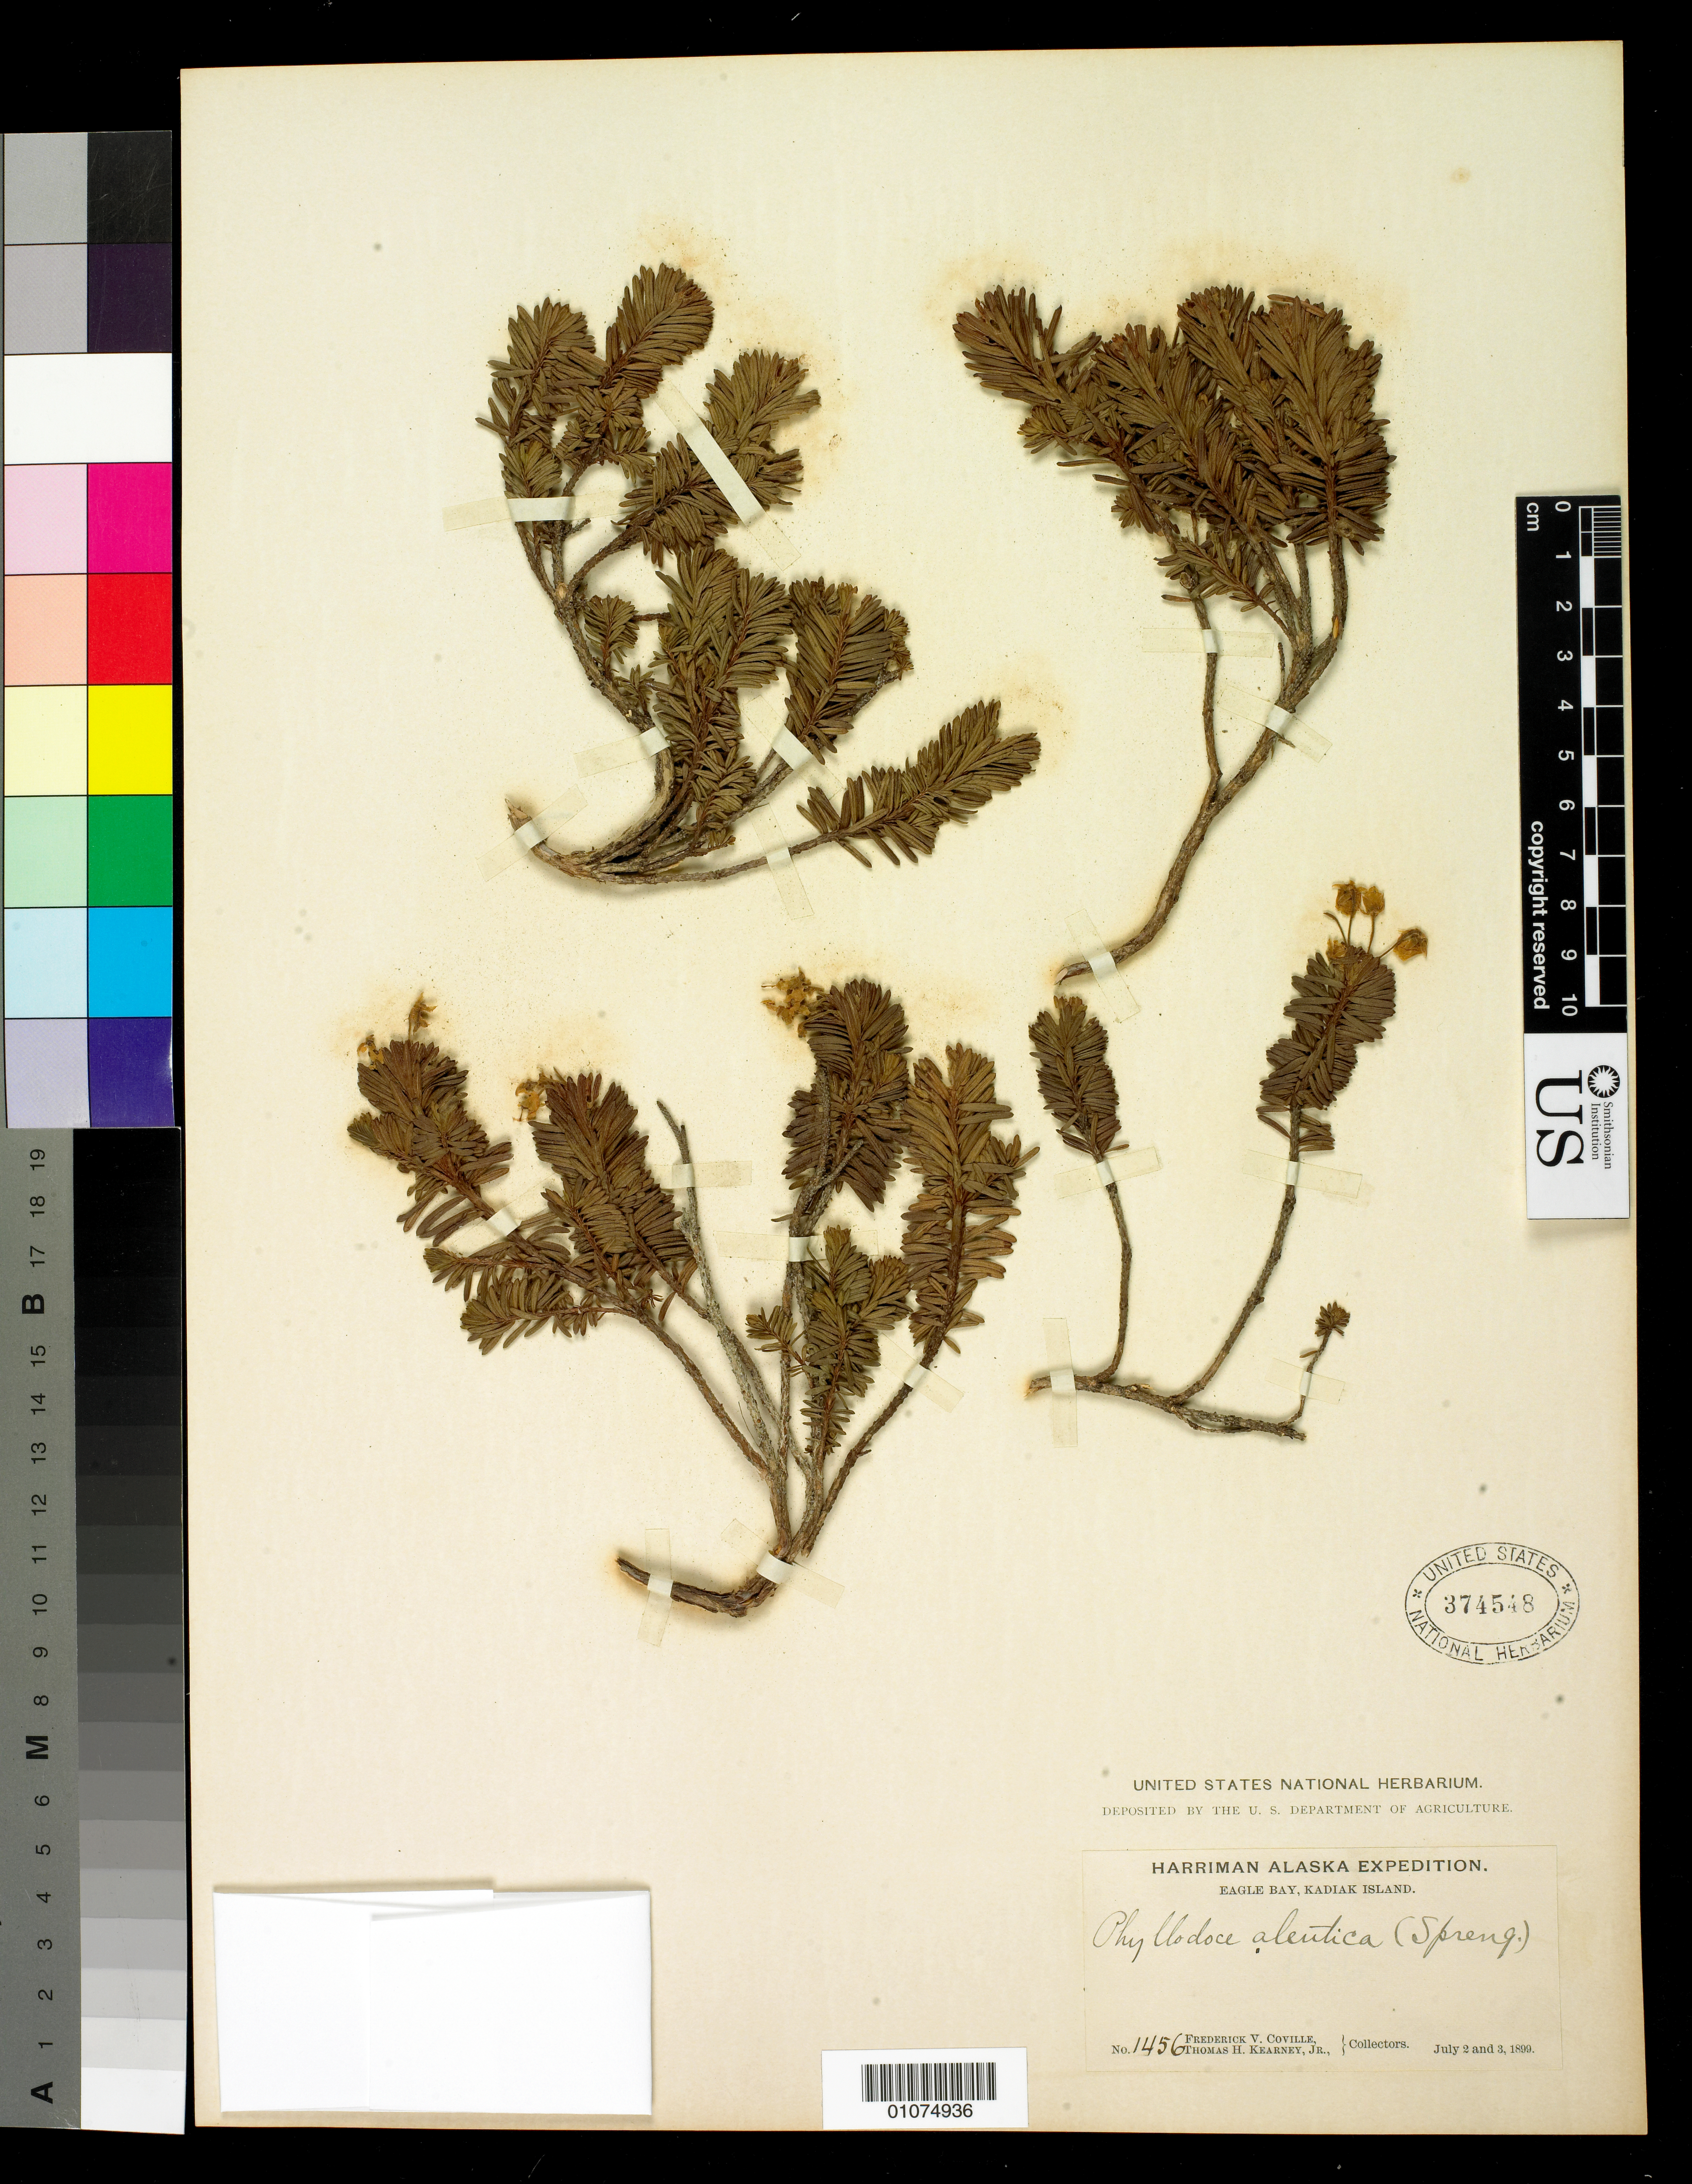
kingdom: Plantae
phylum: Tracheophyta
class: Magnoliopsida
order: Ericales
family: Ericaceae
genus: Phyllodoce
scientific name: Phyllodoce aleutica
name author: (Spreng.) A. Heller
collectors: F. V. Coville & T. H. Kearney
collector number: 1456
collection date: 1899-07-02,1899-07-03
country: United States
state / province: Alaska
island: Kodiak Island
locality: Eagle Bay, Kodiak Island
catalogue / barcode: US 374548